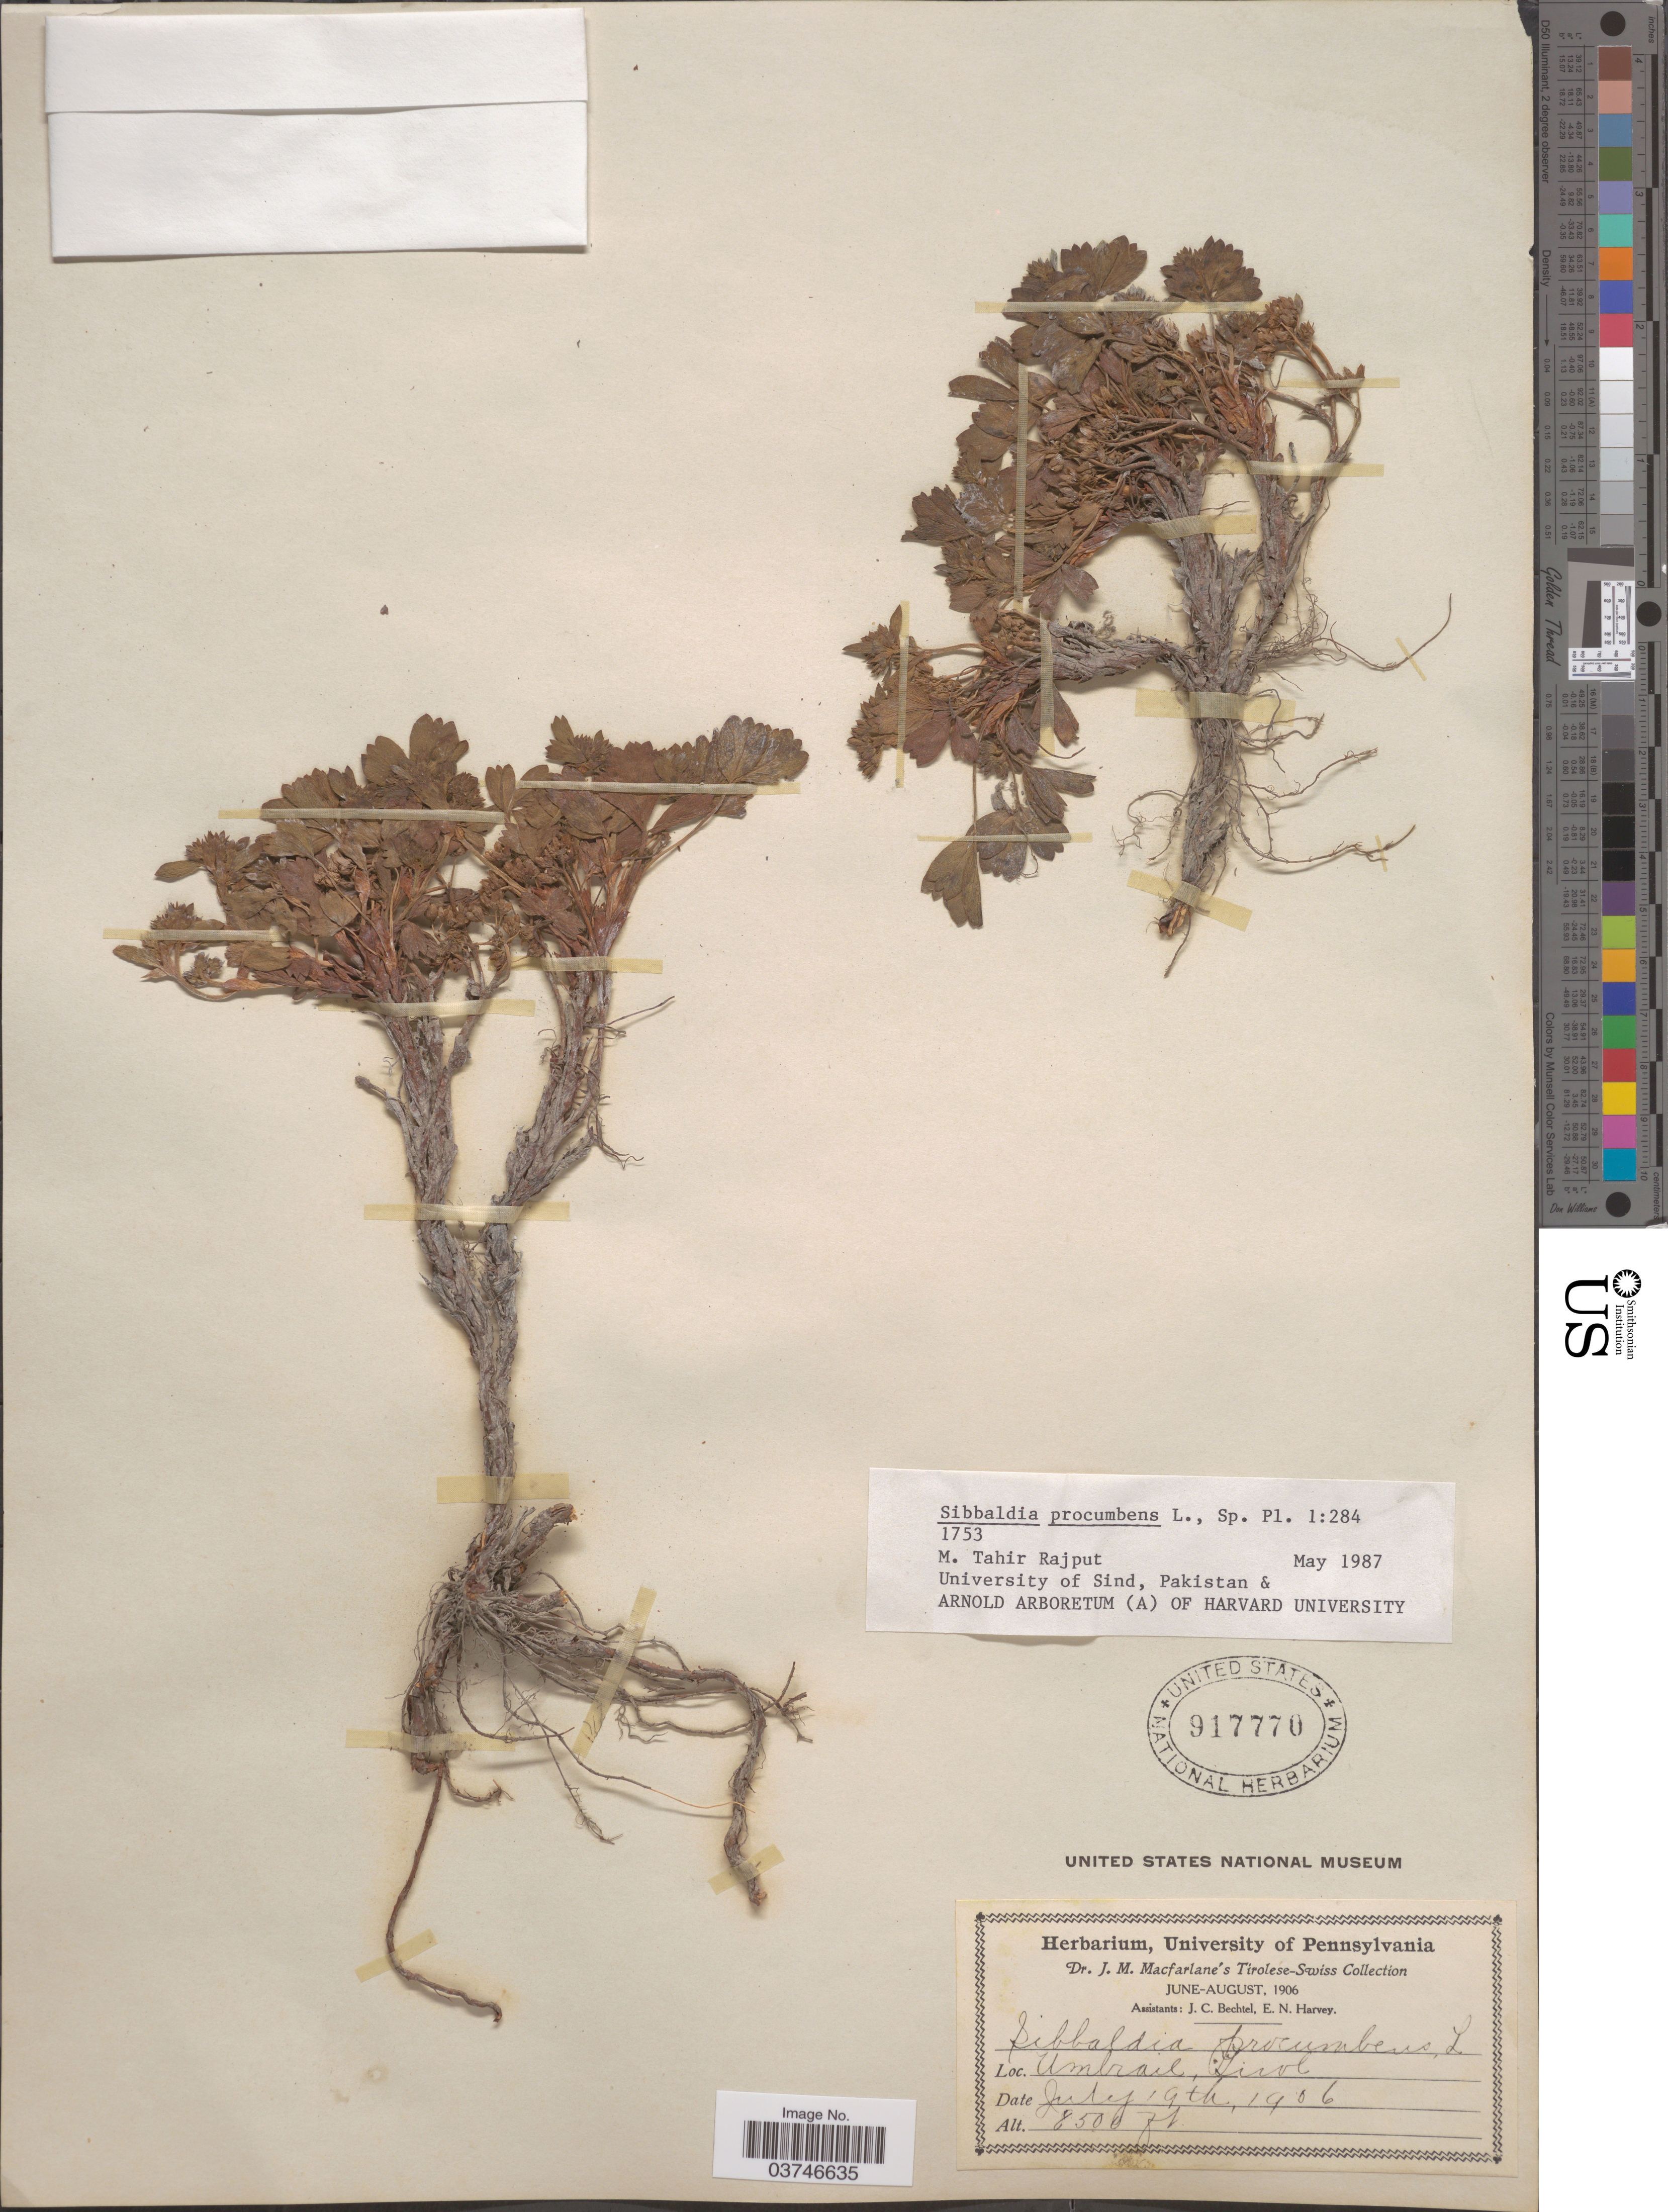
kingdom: Plantae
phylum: Tracheophyta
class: Magnoliopsida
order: Rosales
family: Rosaceae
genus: Sibbaldia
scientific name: Sibbaldia procumbens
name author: L.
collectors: J. Macfarlane, J. Bechtel & E. Harvey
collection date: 1906-07-19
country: Italy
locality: Umbrail, Tirol.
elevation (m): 2591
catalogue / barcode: US 917770